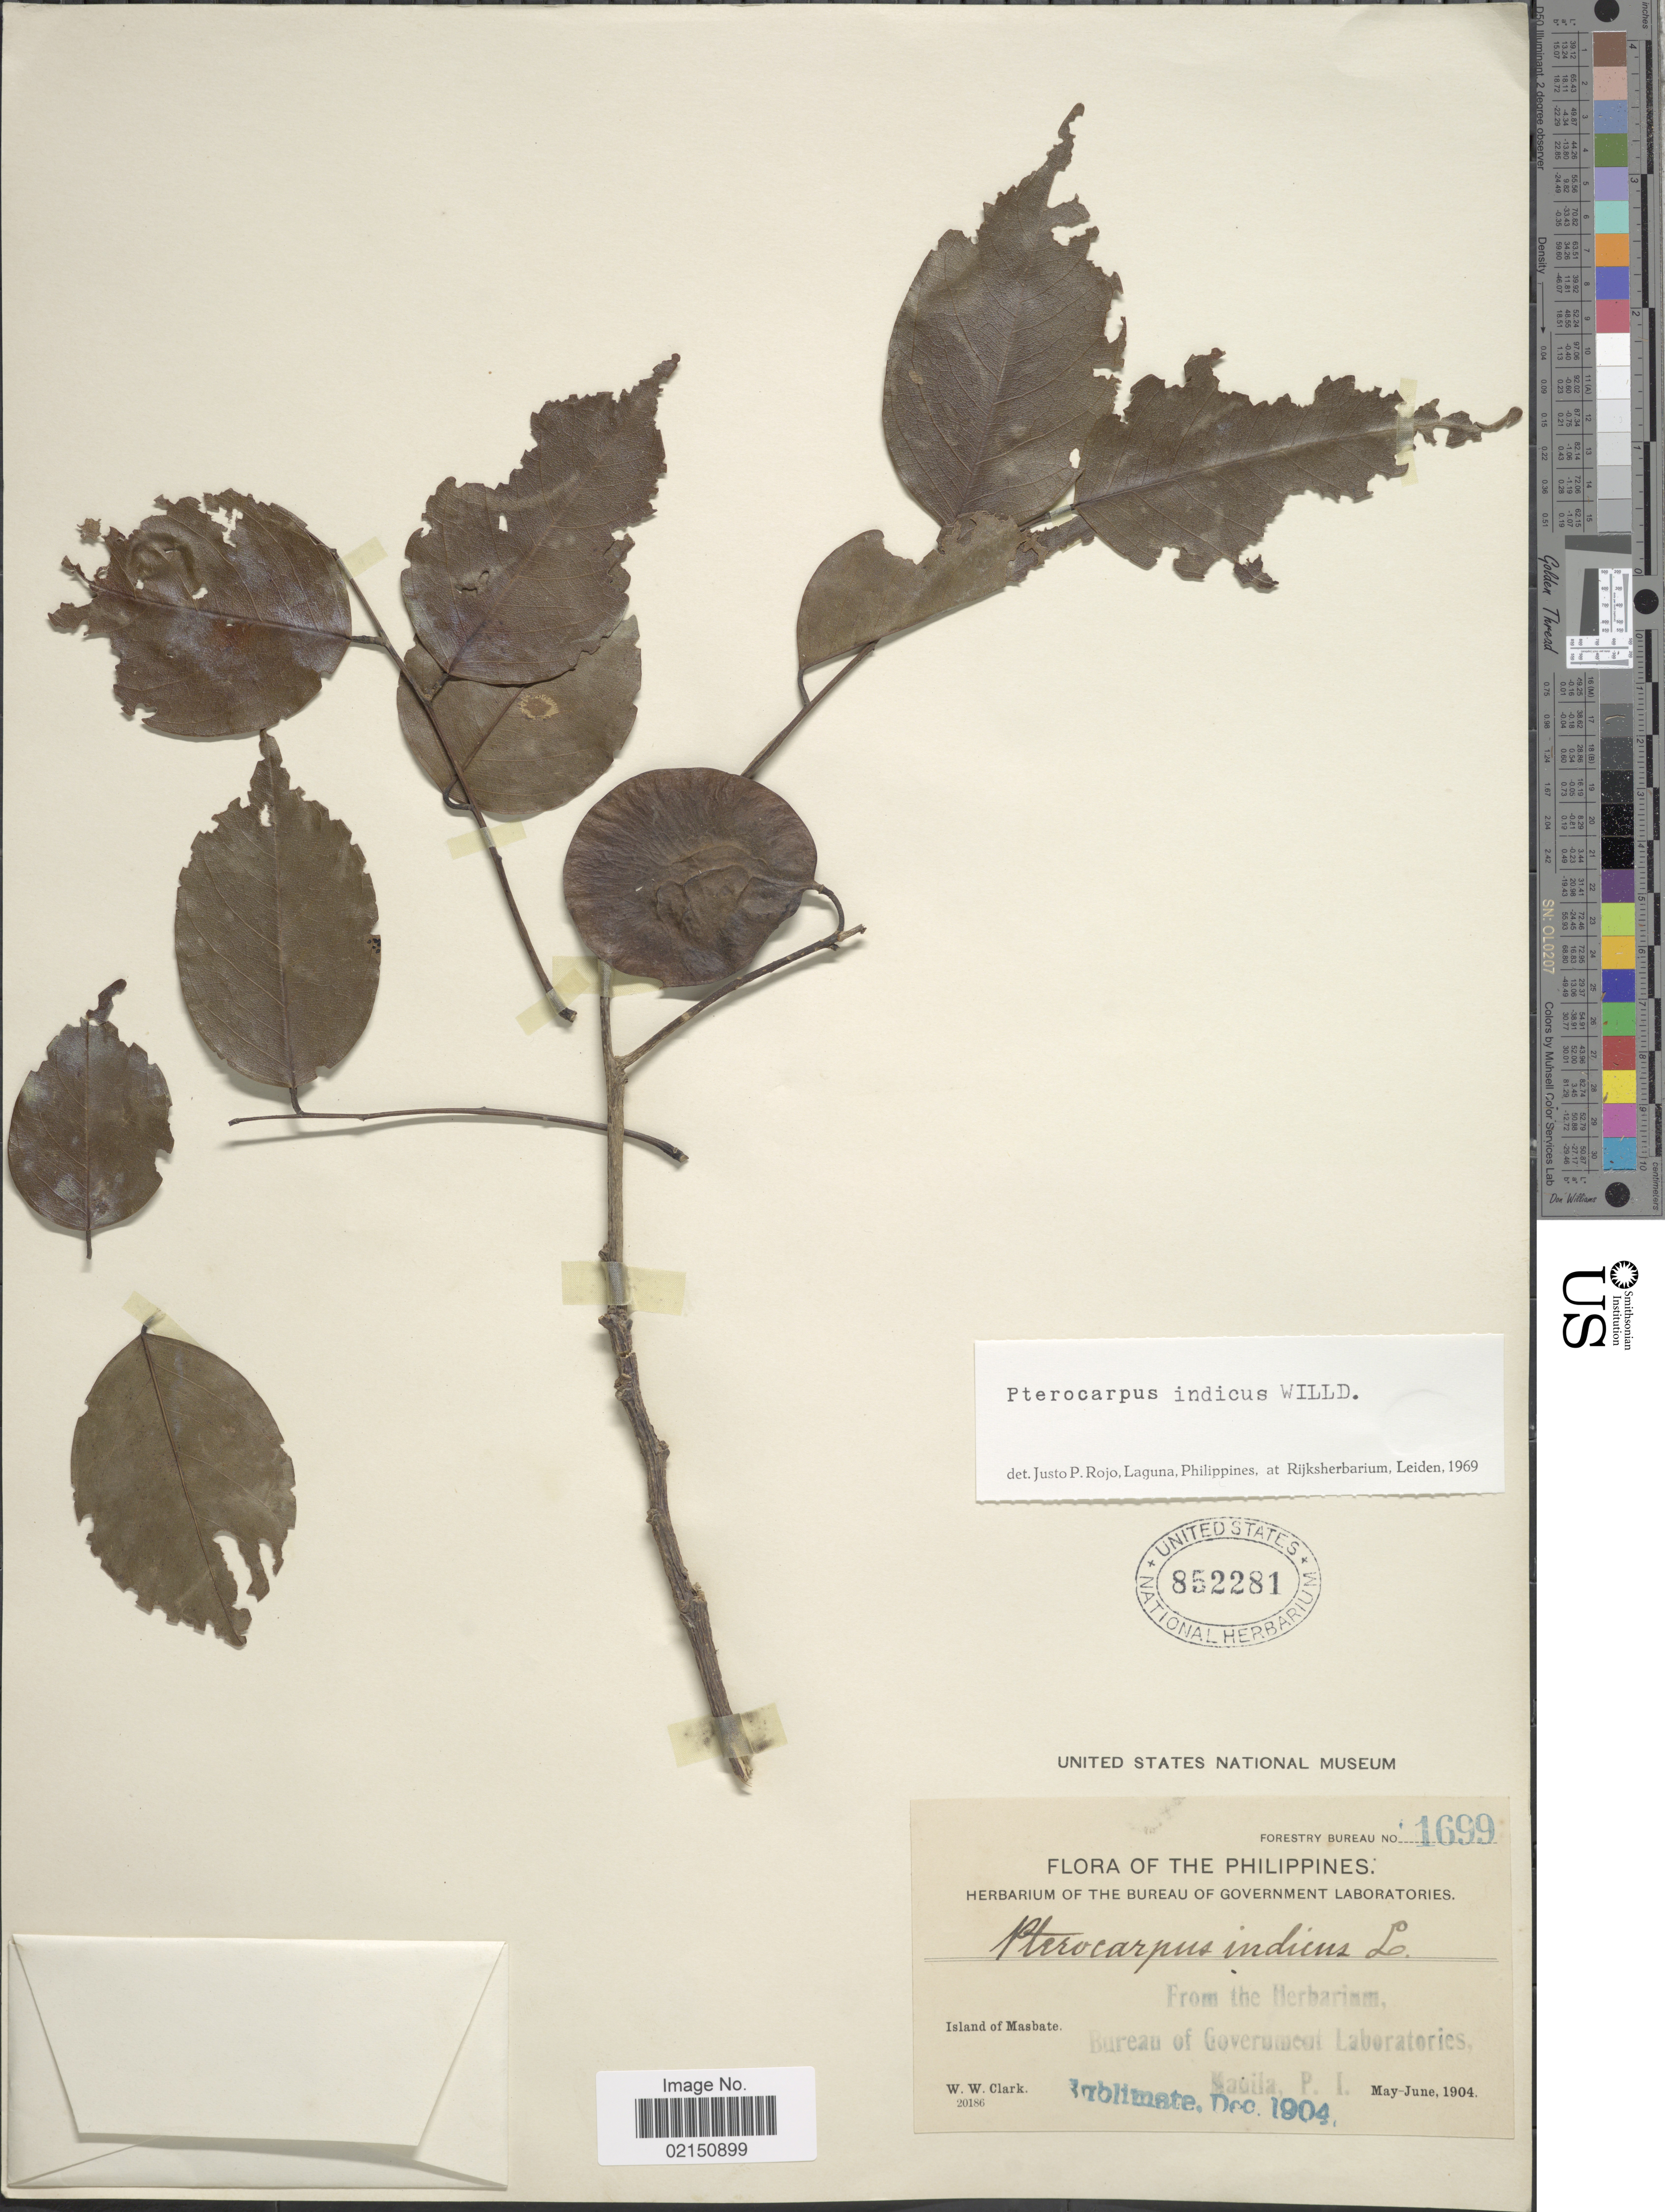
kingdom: Plantae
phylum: Tracheophyta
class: Magnoliopsida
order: Fabales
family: Fabaceae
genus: Pterocarpus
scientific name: Pterocarpus indicus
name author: Willd.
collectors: W. W. Clark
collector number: Forestry Bureau 1699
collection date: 1904-05/1904-06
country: Philippines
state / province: Bicol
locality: Island of Masbate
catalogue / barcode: US 852281